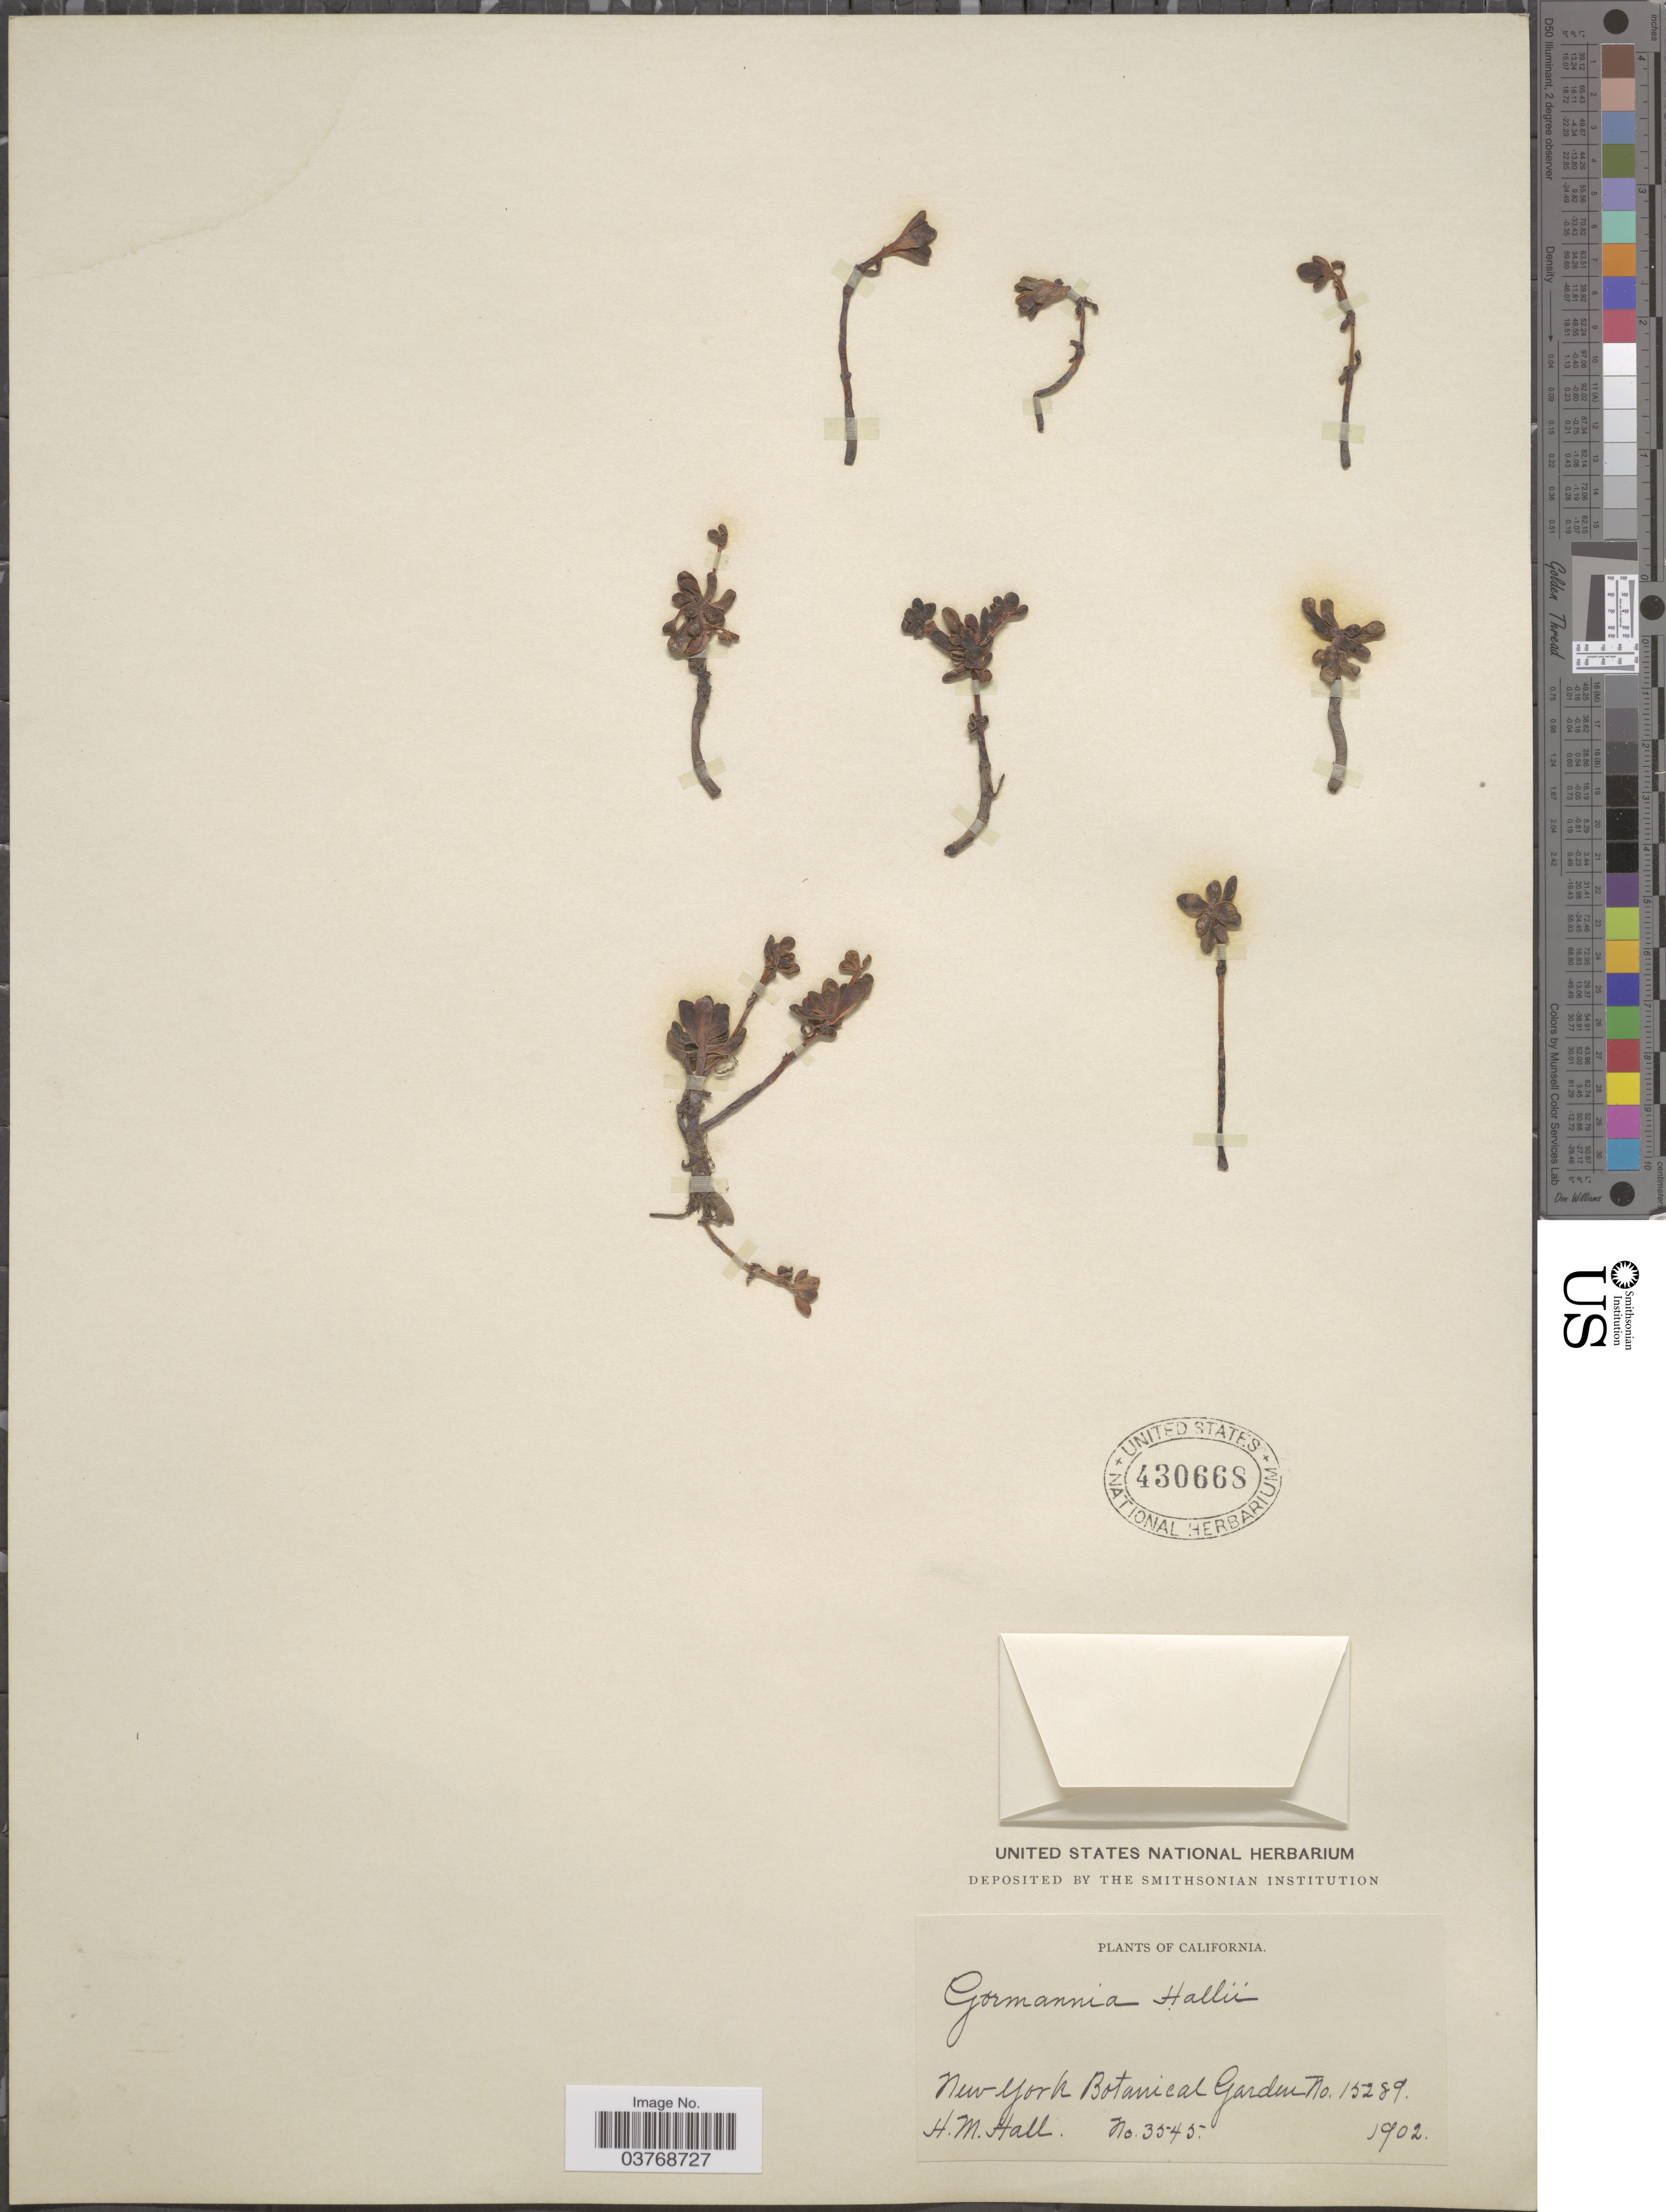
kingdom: Plantae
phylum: Tracheophyta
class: Magnoliopsida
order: Saxifragales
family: Crassulaceae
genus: Sedum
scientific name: Sedum obtusatum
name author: A. Gray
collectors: H. M. Hall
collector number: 3545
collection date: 1902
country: United States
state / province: California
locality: New York Botanical Garden No. 15289.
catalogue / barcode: US 430668